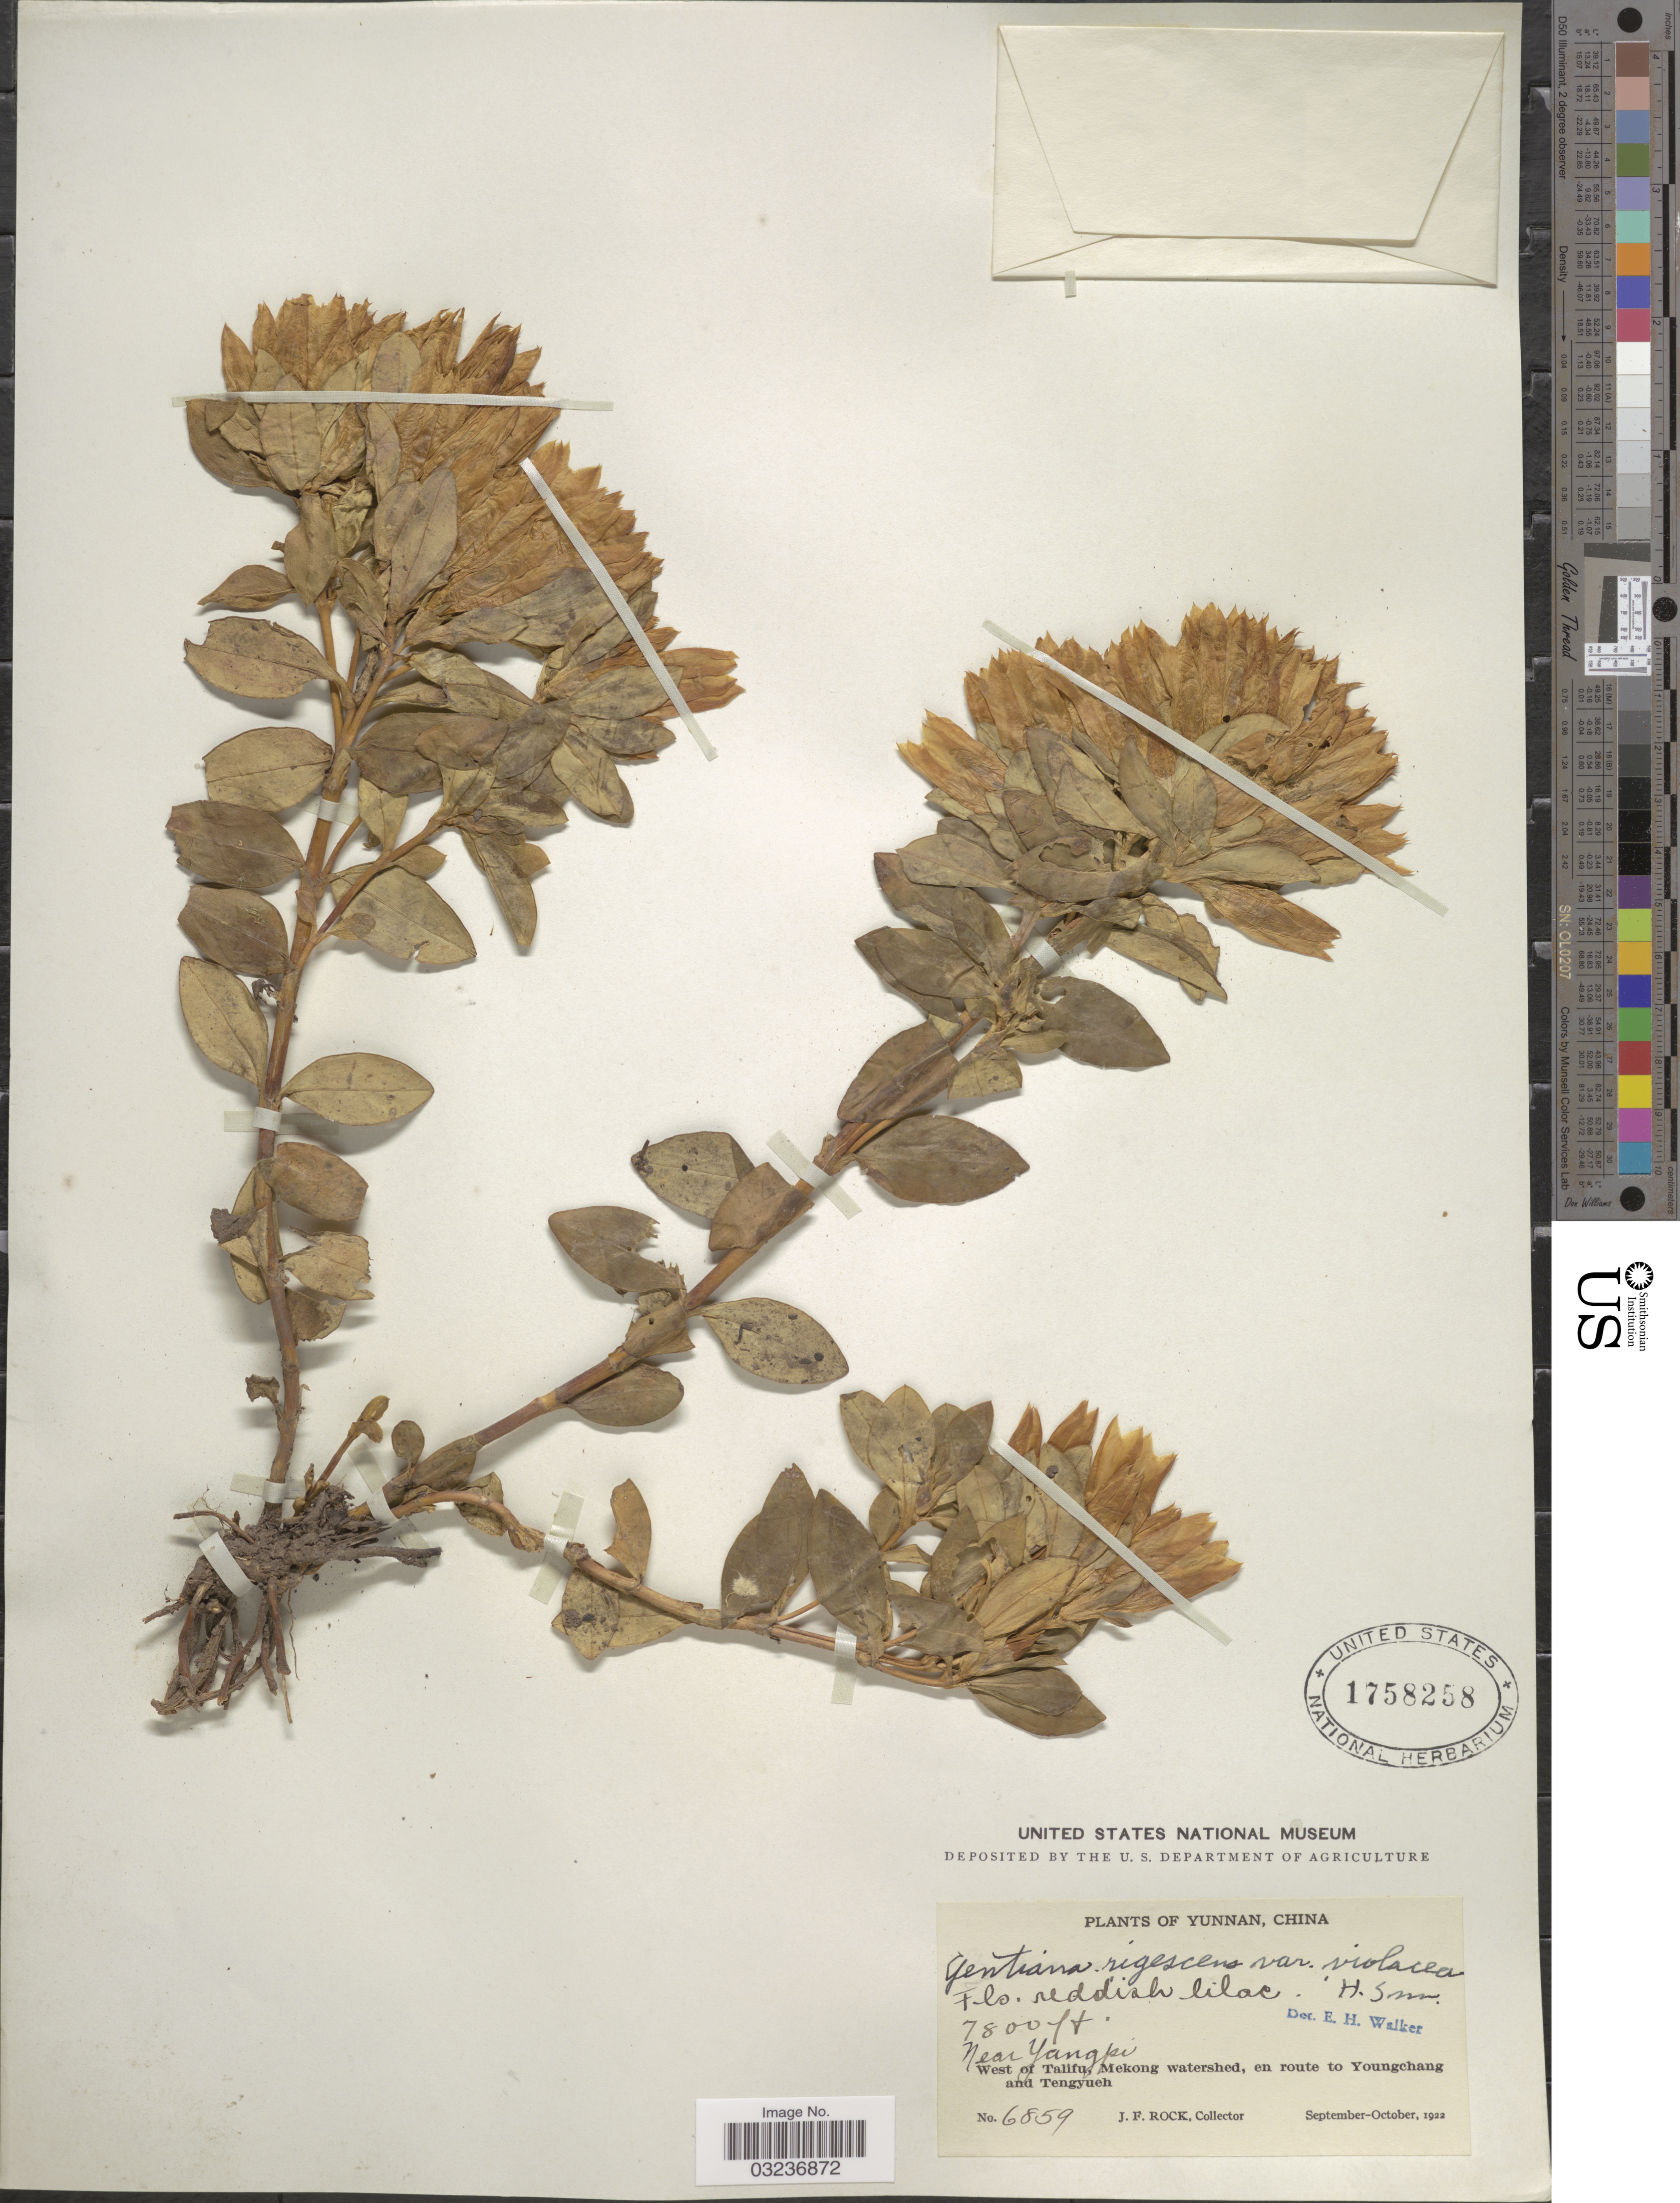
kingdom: Plantae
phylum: Tracheophyta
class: Magnoliopsida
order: Gentianales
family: Gentianaceae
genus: Gentiana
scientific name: Gentiana rigescens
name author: Franch. ex Hemsl.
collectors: J. Rock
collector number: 6859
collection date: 1922-09/1922-10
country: China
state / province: Yunnan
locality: Yunnan, Near Yangpi, West of Talifu, Mekong watershed, en route to Youngchang and Tengyueh.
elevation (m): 2377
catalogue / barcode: US 1758258